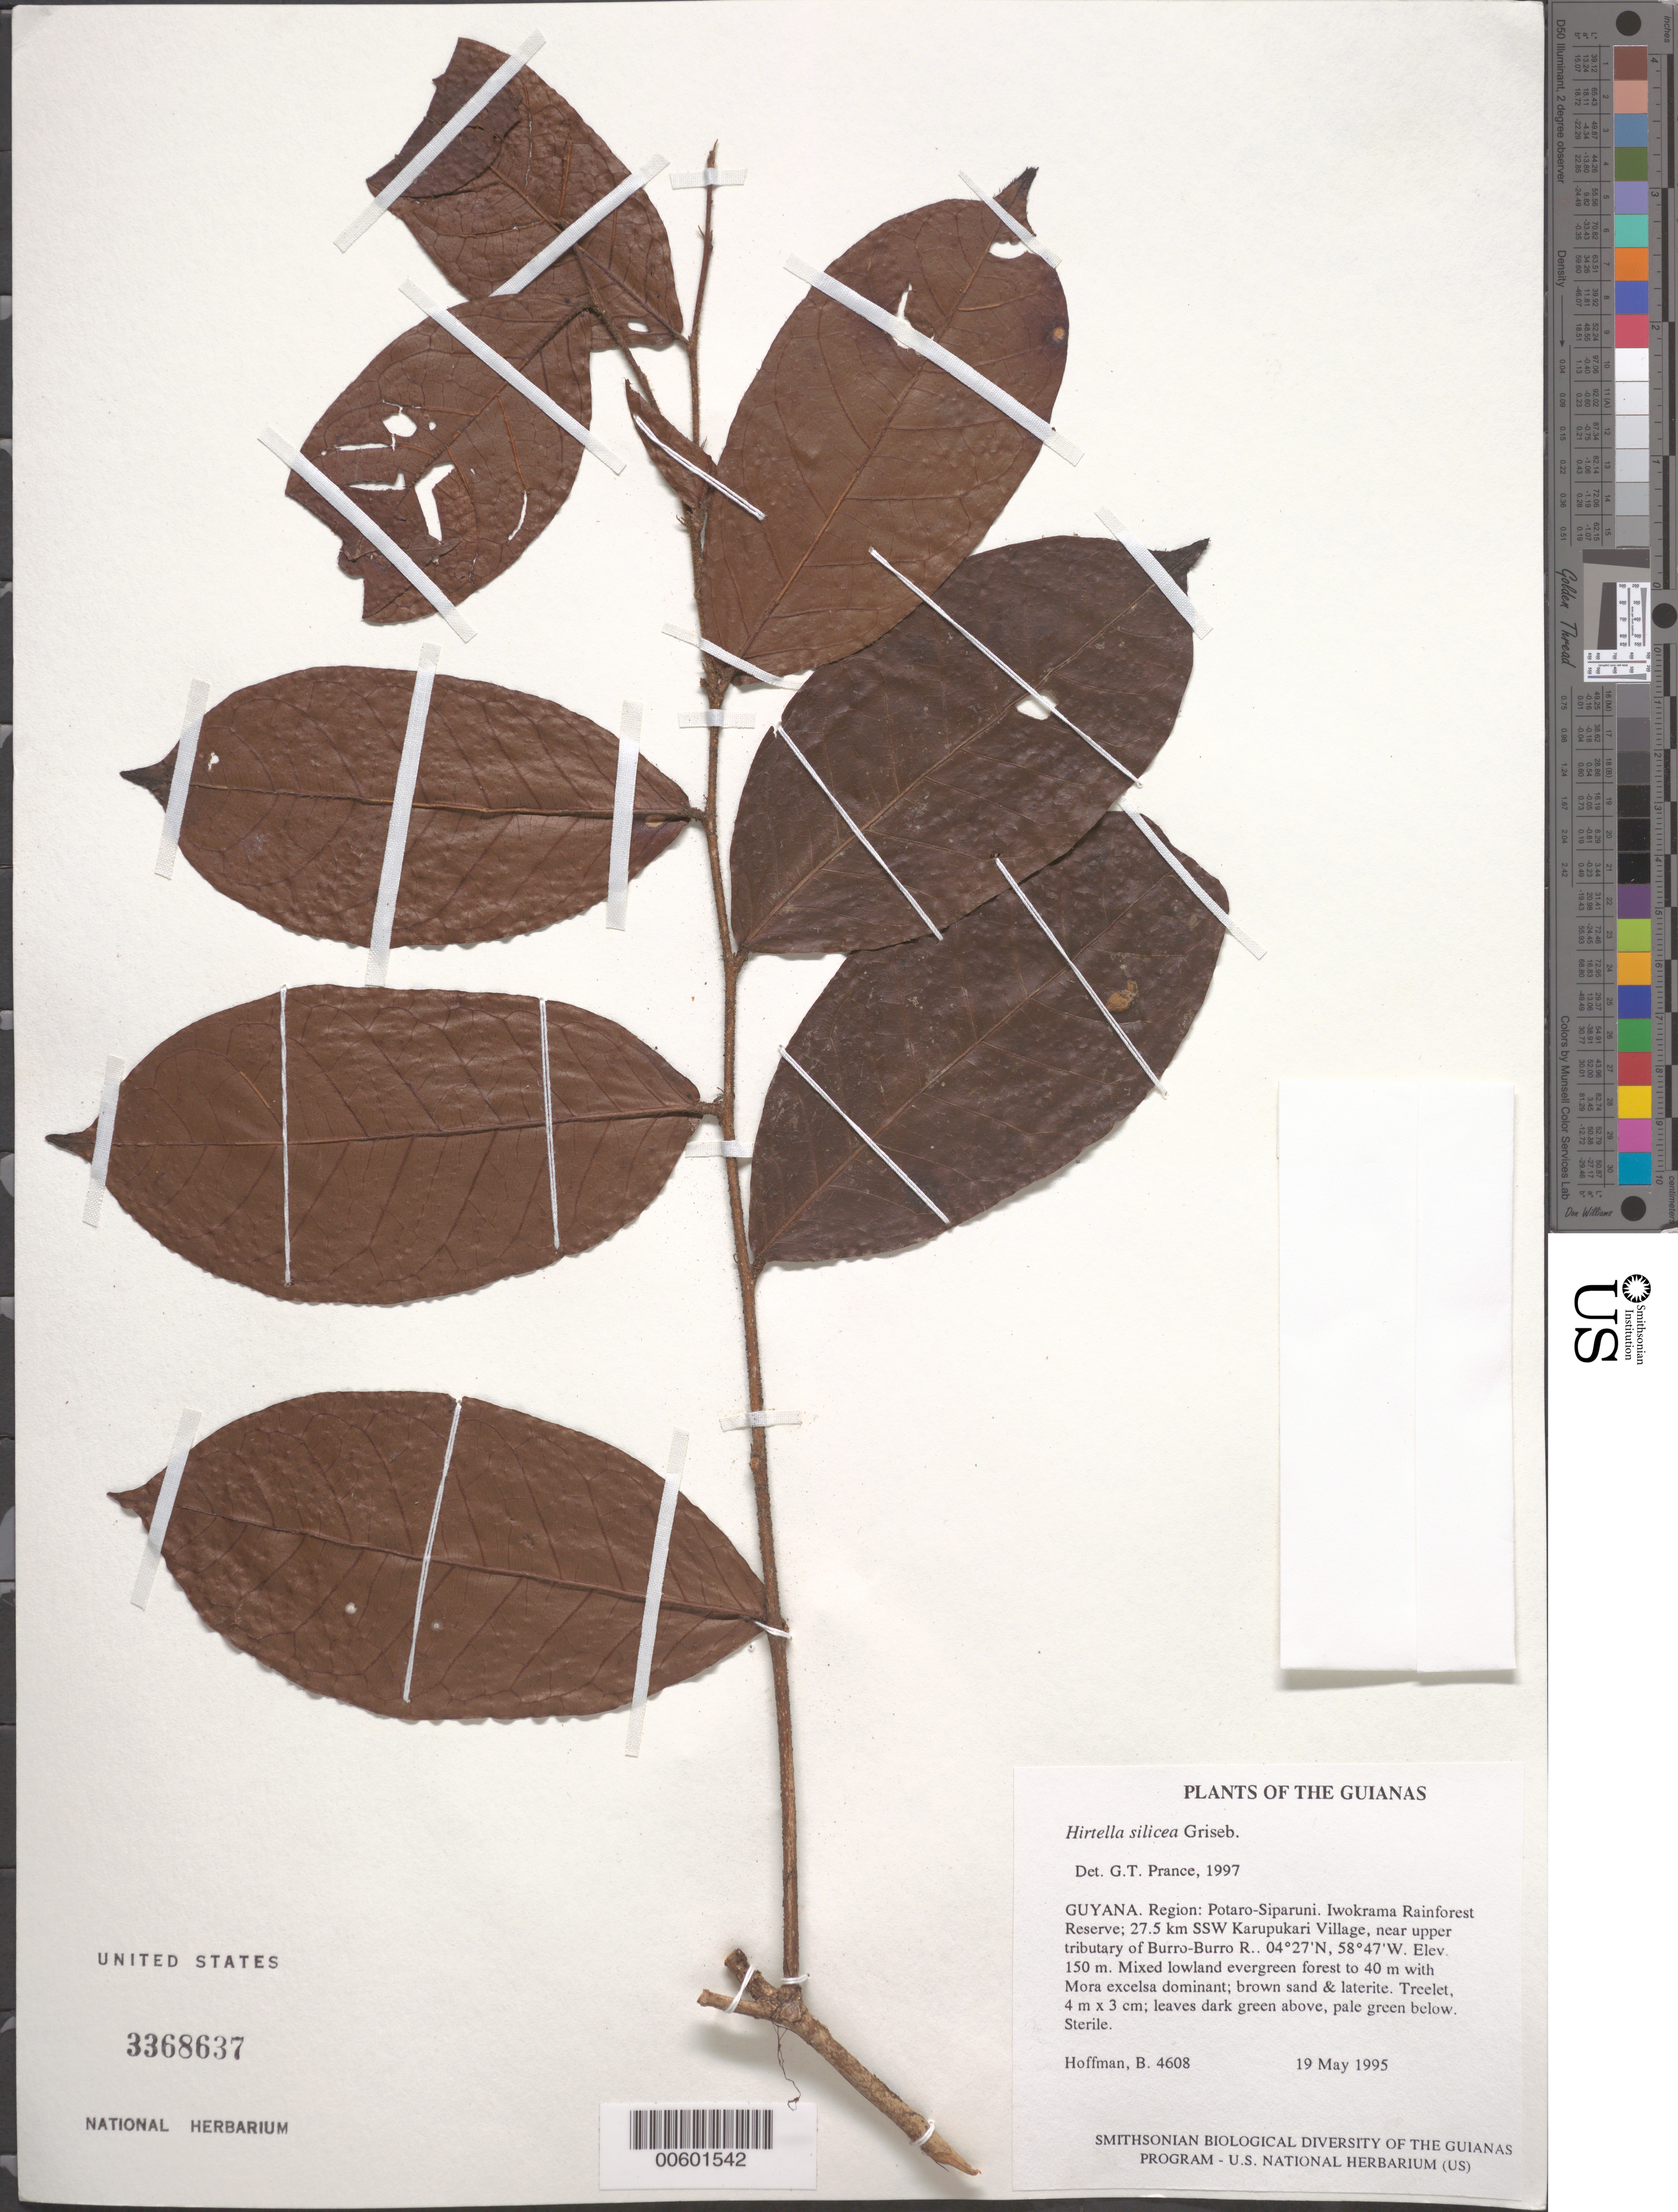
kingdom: Plantae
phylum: Tracheophyta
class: Magnoliopsida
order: Malpighiales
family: Chrysobalanaceae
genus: Hirtella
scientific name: Hirtella silicea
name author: Griseb.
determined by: Prance, G. T.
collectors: B. Hoffman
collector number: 4608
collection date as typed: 19 May 1995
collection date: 1995-05-19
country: Guyana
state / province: Potaro-Siparuni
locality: Iwokrama Rainforest Reserve; 27.5 km SSW of Karupukari Village, near upper tributary of Burro-Burro River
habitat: Mixed lowland evergreen forest to 40 m with Mora excelsa dominant; brown sand & laterite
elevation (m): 150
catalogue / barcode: US 3368637